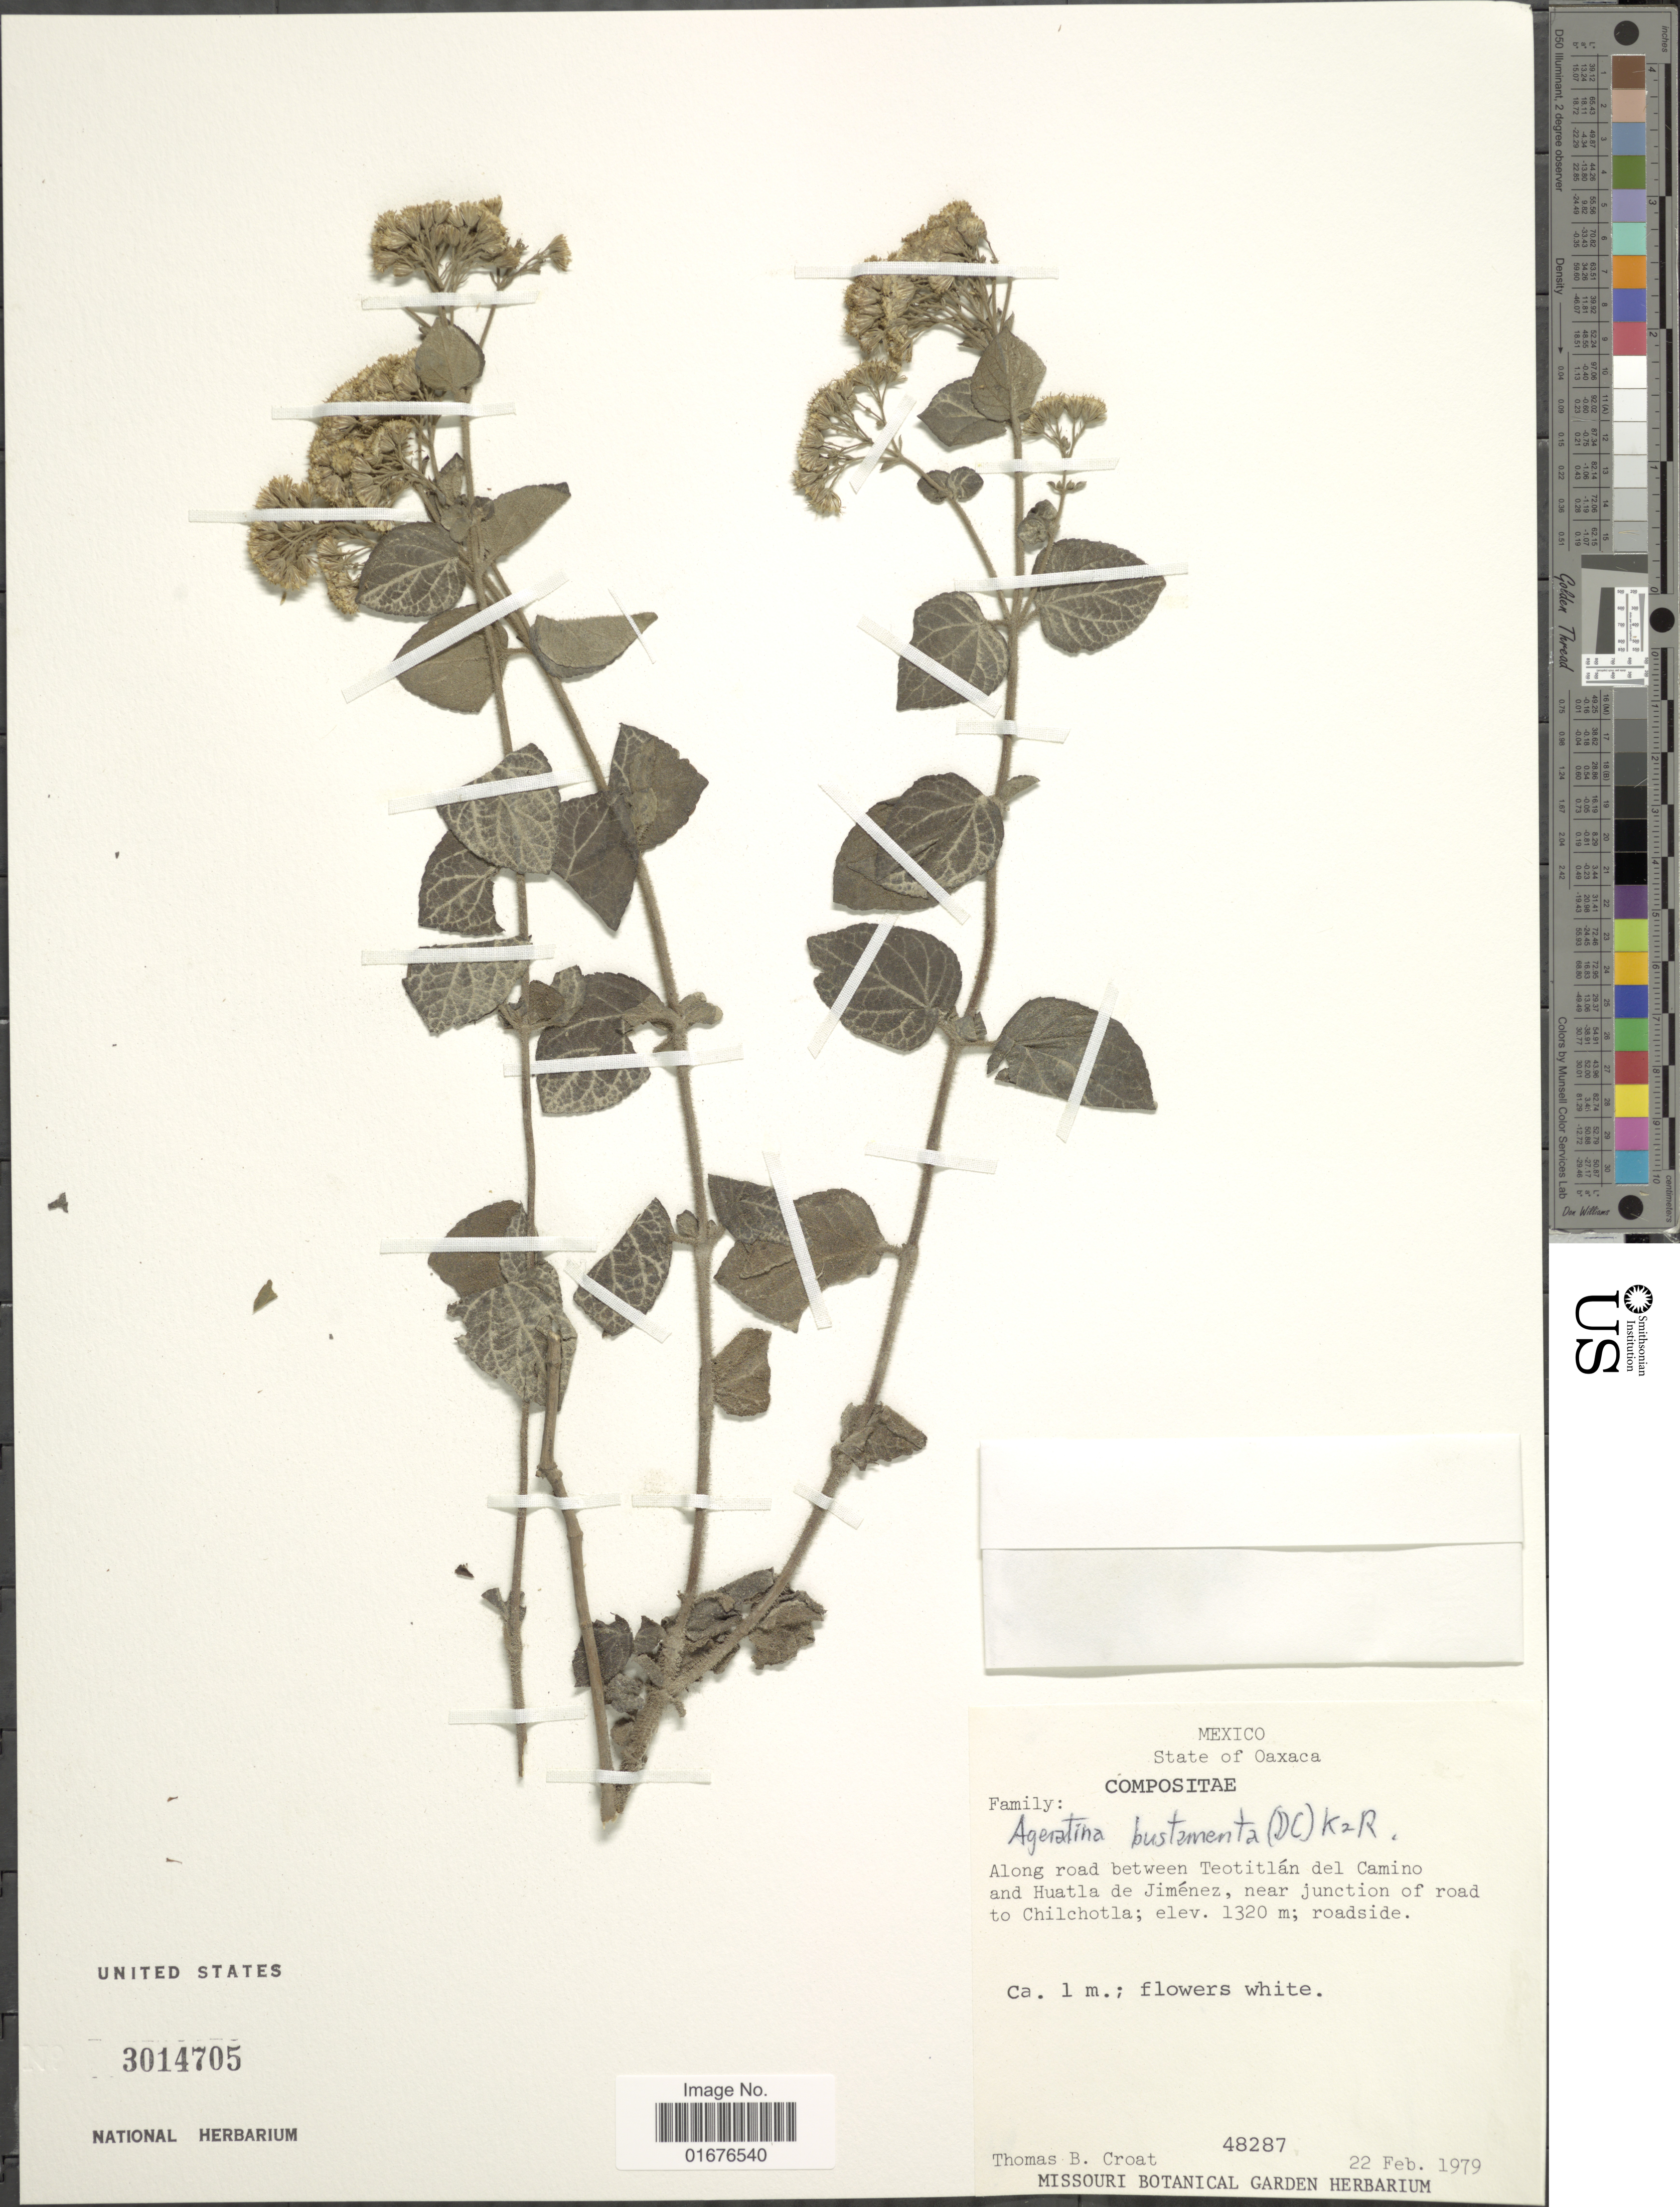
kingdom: Plantae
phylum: Tracheophyta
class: Magnoliopsida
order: Asterales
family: Asteraceae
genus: Ageratina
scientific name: Ageratina pichinchensis var. bustamenta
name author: (DC.) R.M. King & H. Rob.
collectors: T. B. Croat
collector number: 48287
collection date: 1979-02-22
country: Mexico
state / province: Oaxaca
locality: Along road between Teotitlán del Camino and Huatla de Jiménez, near junction of road to Chilchotla; roadside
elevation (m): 1320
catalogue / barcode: US 3014705